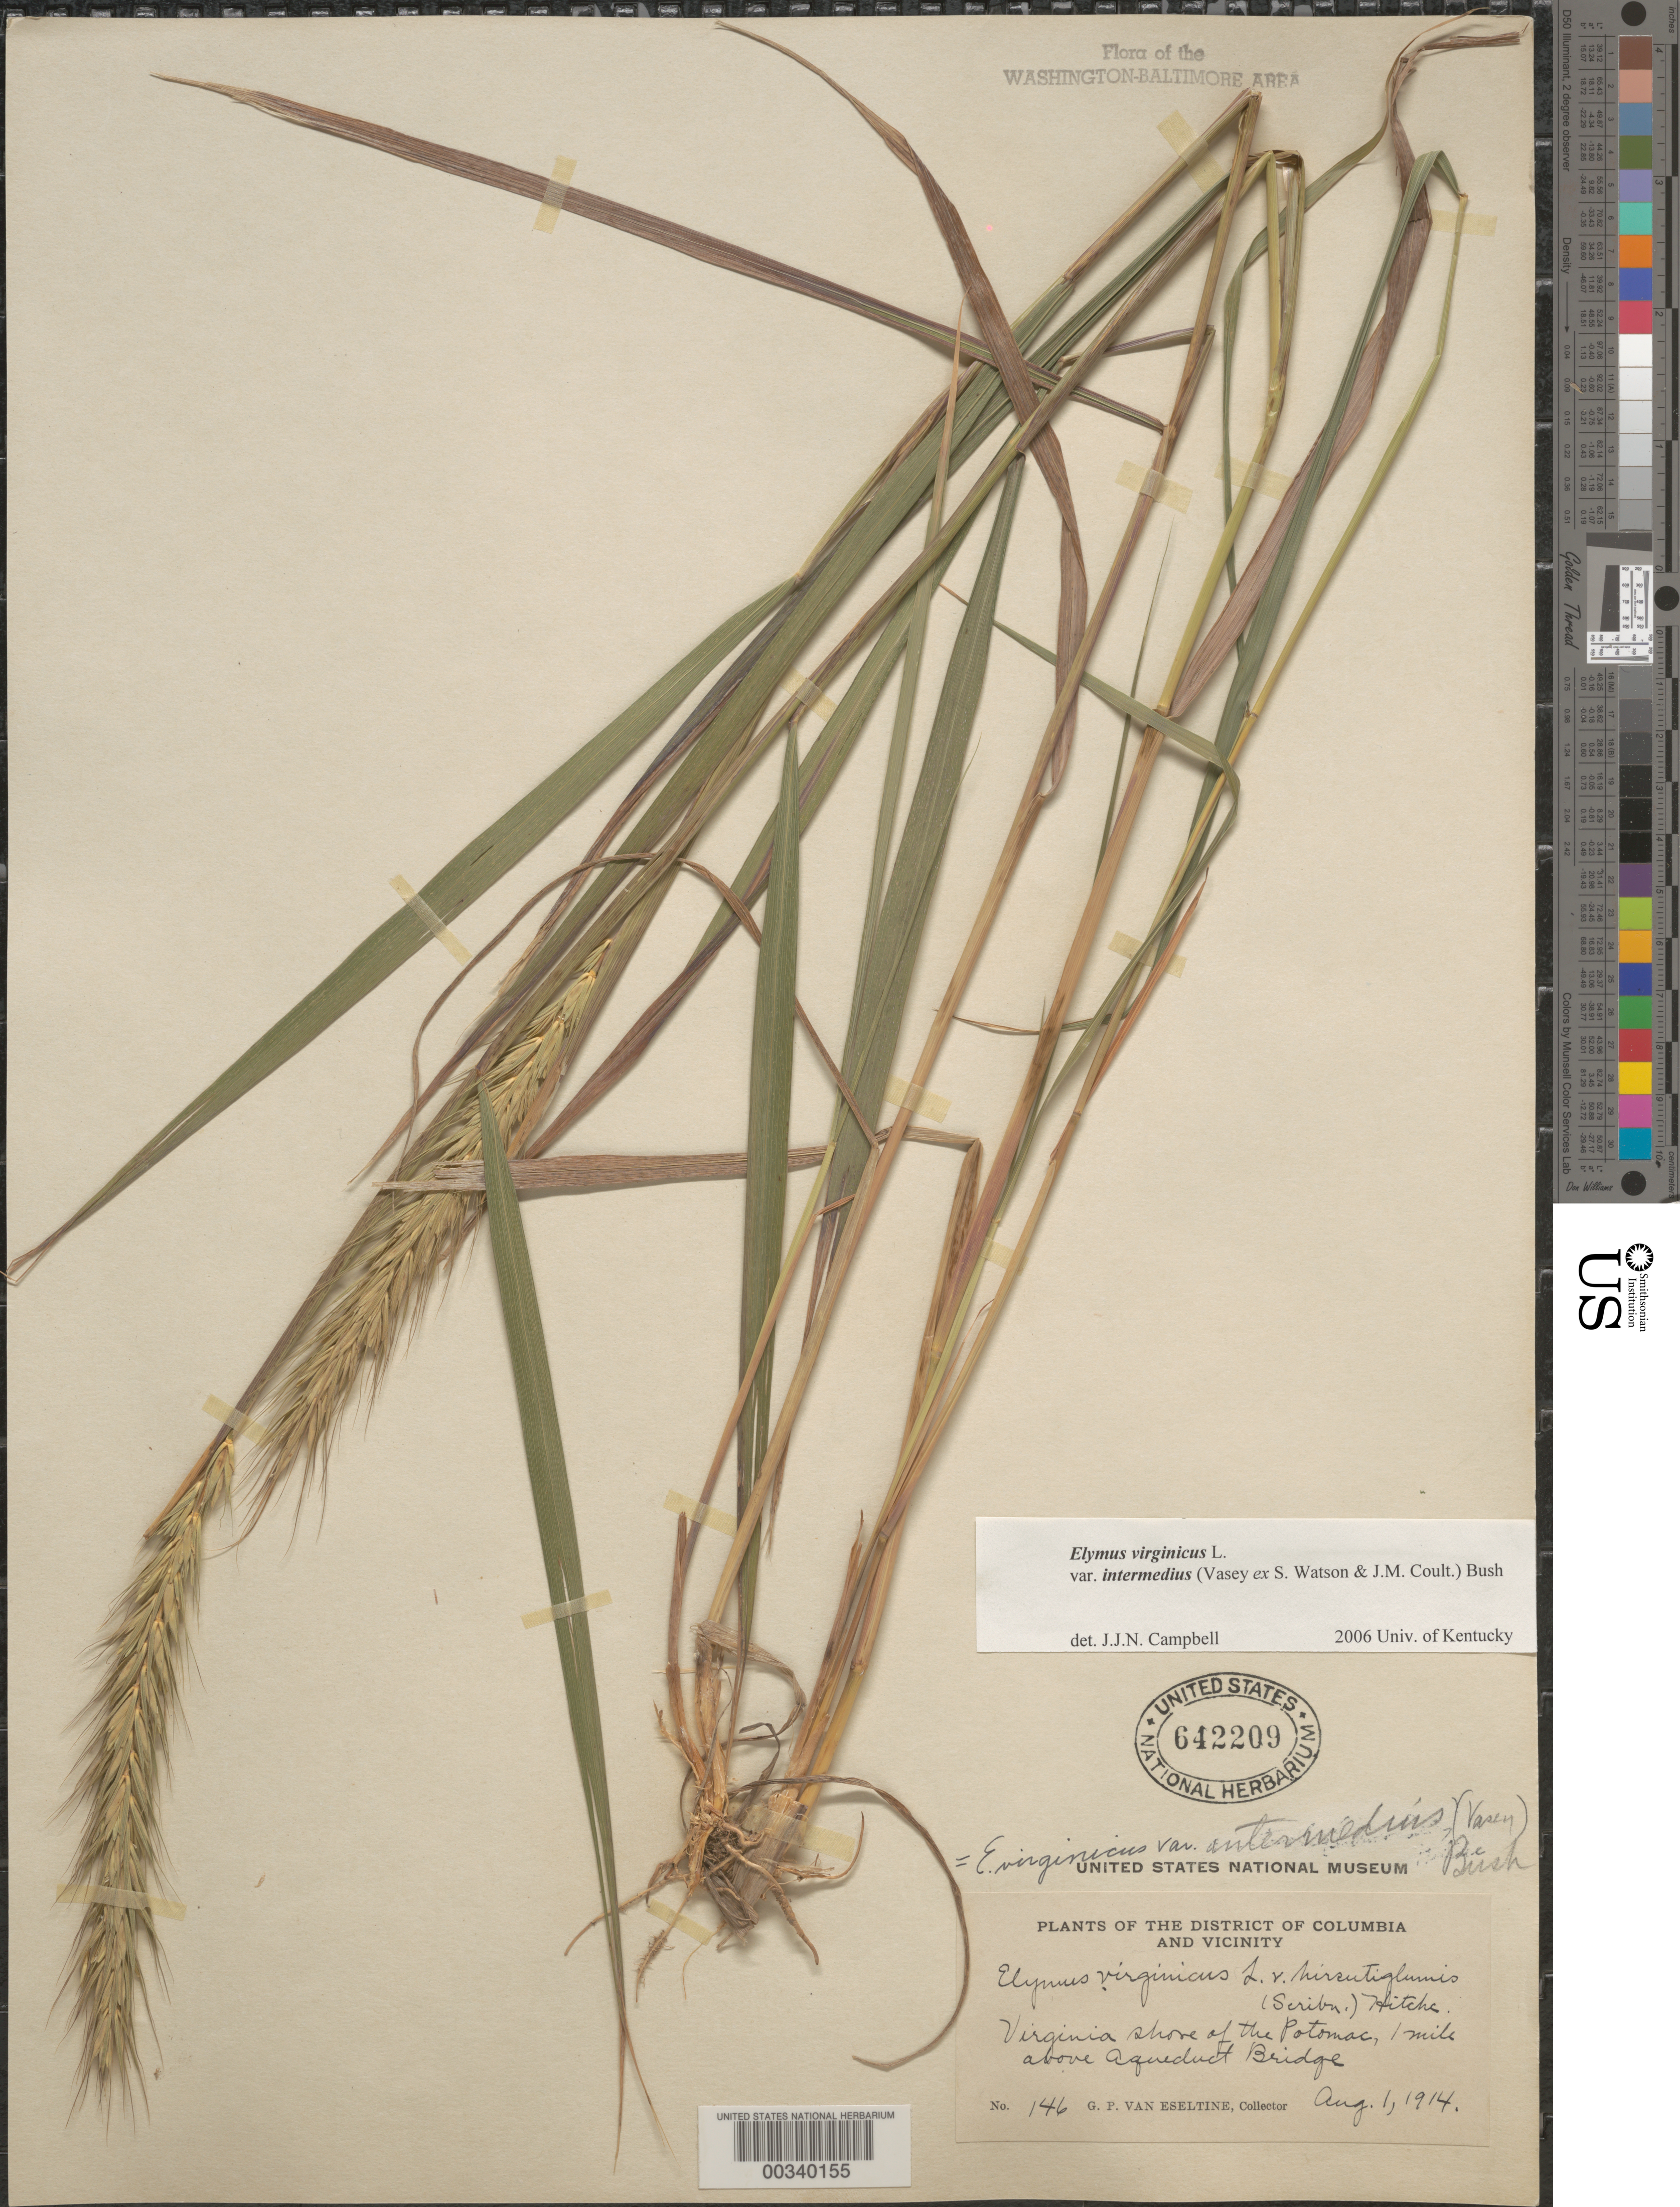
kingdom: Plantae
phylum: Tracheophyta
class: Liliopsida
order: Poales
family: Poaceae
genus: Elymus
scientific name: Elymus virginicus var. intermedius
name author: L.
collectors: G. P. Van Eseltine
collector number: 146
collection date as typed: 01 Aug 1914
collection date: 1914-08-01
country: United States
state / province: Virginia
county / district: Fairfax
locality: Above Aqueduct Bridge on the Potomac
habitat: Shore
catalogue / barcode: US 642209